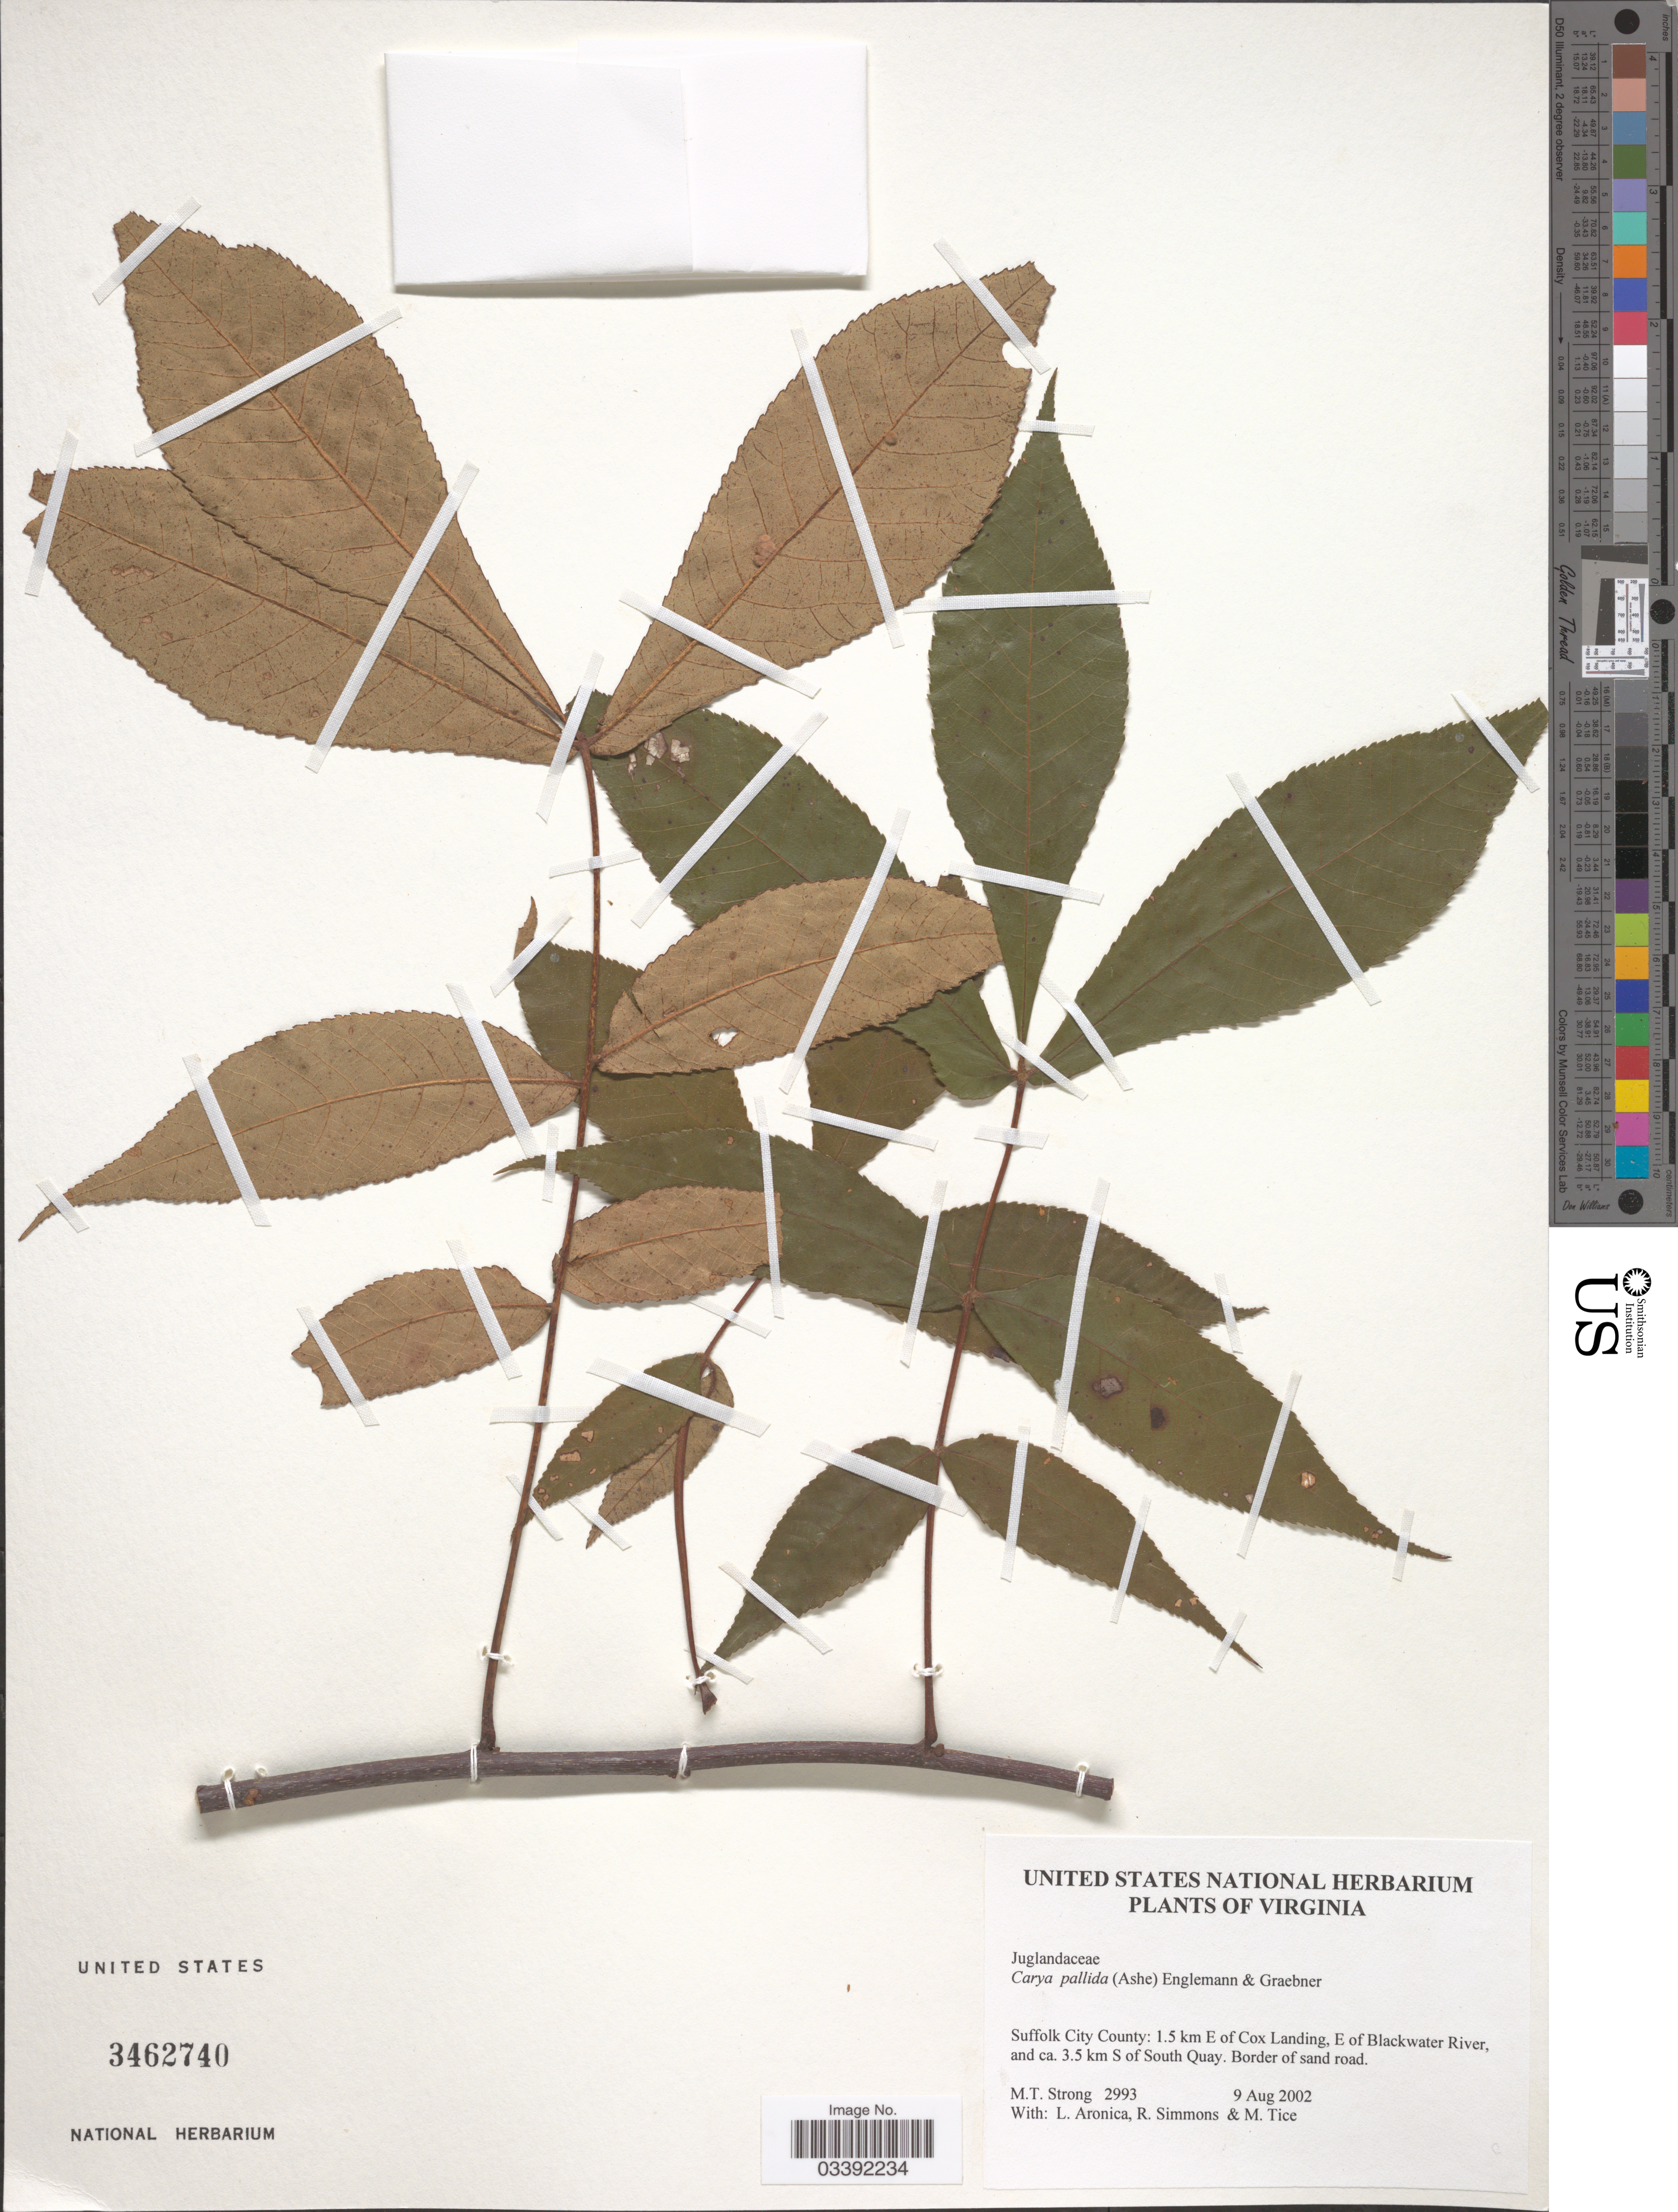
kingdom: Plantae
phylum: Tracheophyta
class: Magnoliopsida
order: Fagales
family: Juglandaceae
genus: Carya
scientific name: Carya pallida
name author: (Ashe) Engl. & Graebner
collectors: M. T. Strong, L. Aronica, R. Simmons & M. Tice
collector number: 2993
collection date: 2002-08-09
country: United States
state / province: Virginia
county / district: City of Suffolk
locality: Suffolk City County: 1.5km E of Cox Landing, E of Blackwater River, and ca. 3.5 km S of South Quay. Border of sand road.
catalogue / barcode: US 3462740